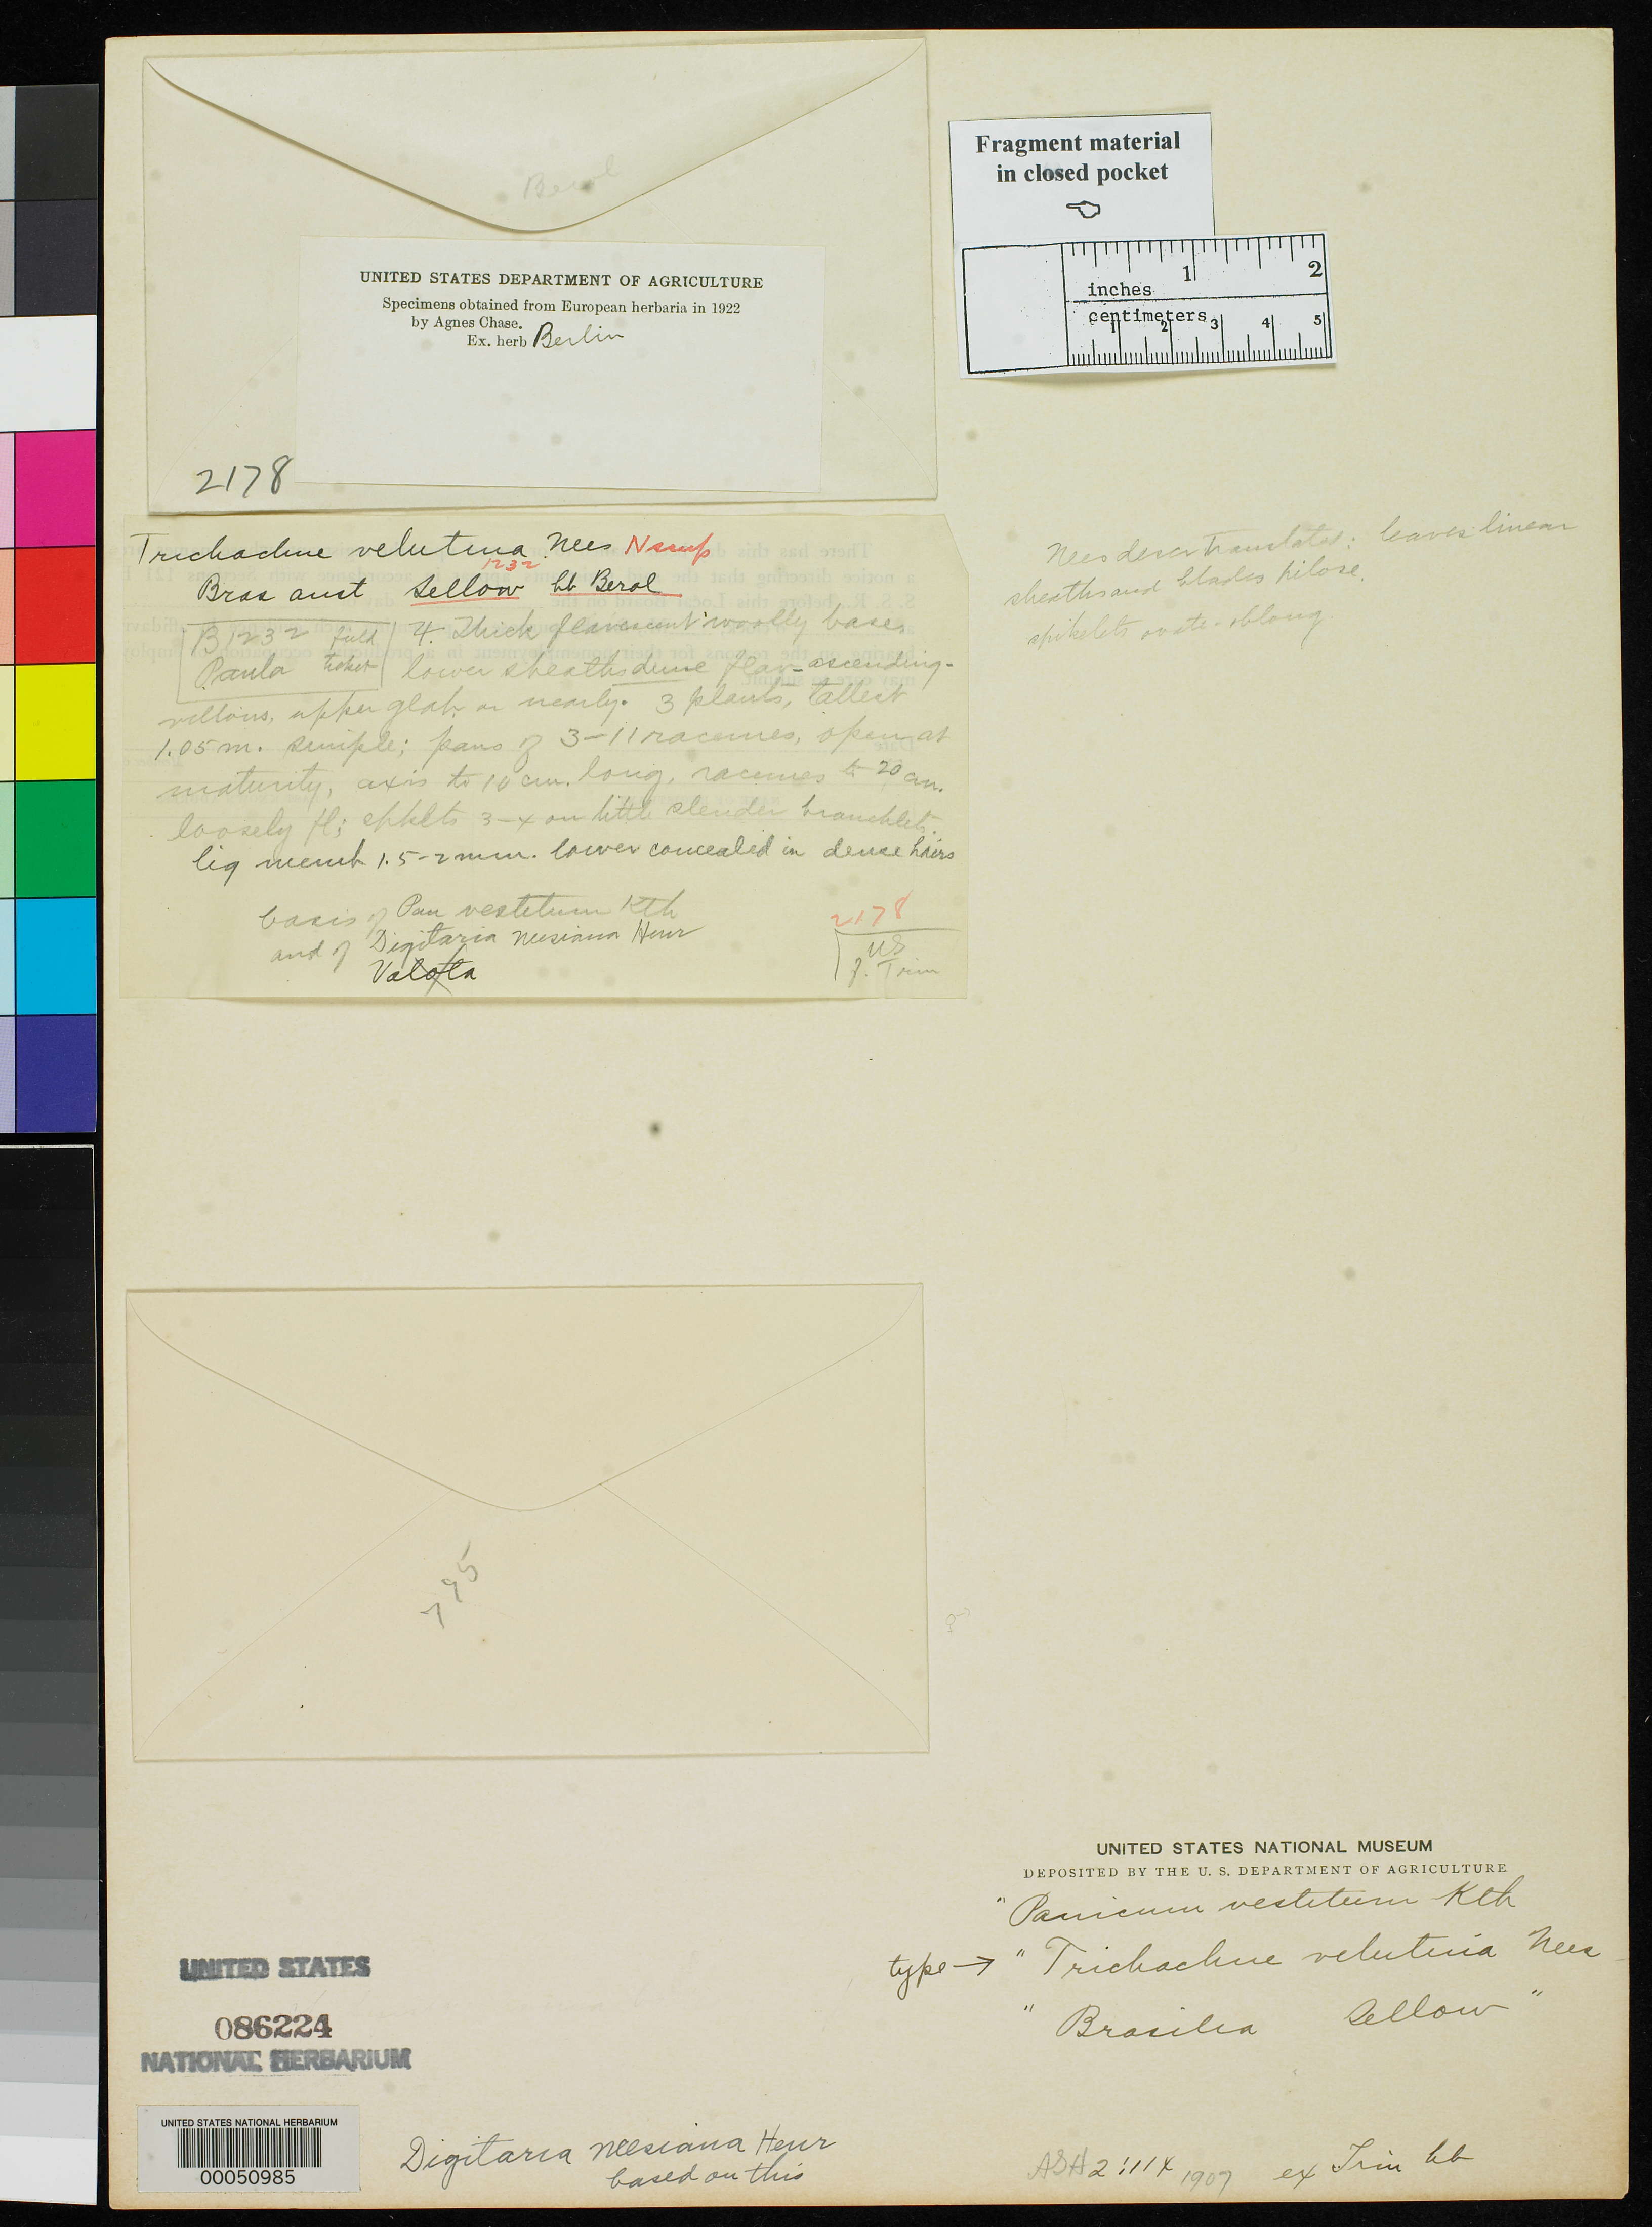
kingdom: Plantae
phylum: Tracheophyta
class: Liliopsida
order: Poales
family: Poaceae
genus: Trichachne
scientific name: Trichachne velutina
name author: Nees in Mart.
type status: Type Fragment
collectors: F. Sellow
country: Brazil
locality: Brazil aust.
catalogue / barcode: US 86224